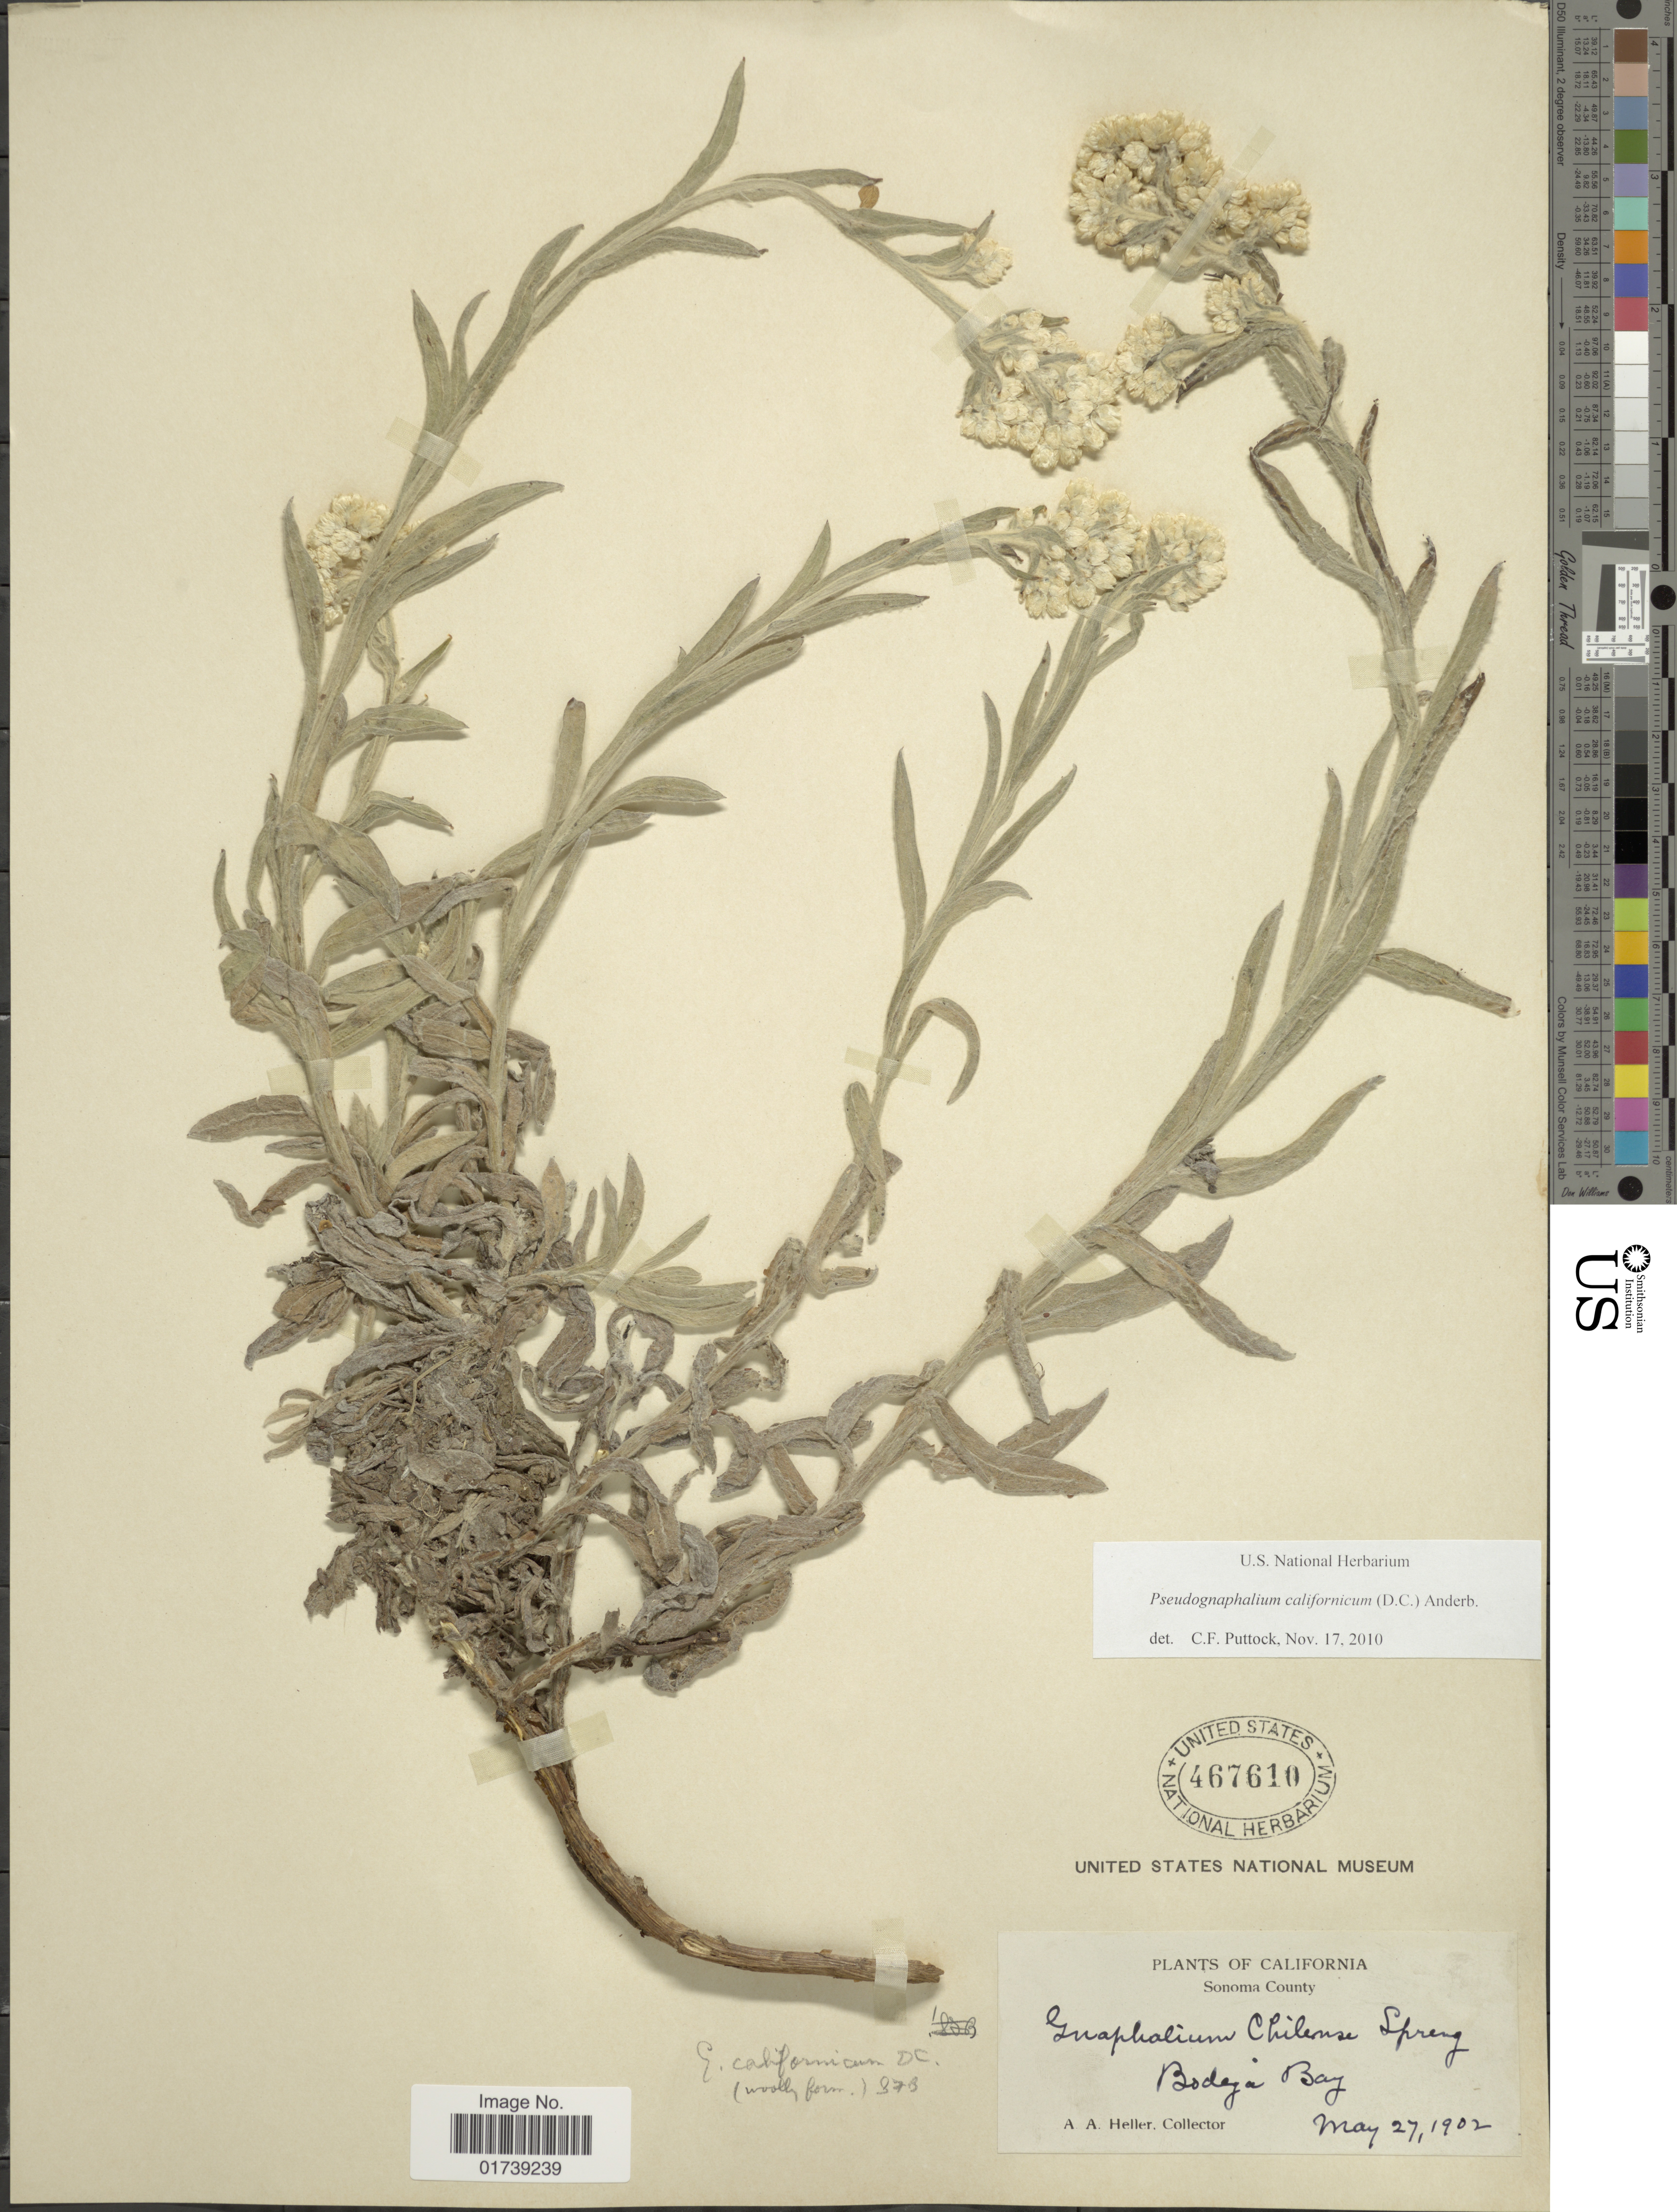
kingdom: Plantae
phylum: Tracheophyta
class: Magnoliopsida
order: Asterales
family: Asteraceae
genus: Pseudognaphalium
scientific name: Pseudognaphalium californicum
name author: (DC.) Anderb.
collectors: A. A. Heller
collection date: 1902-05-27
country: United States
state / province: California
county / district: Sonoma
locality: Sonoma County, Bodeja Bay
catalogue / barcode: US 467610